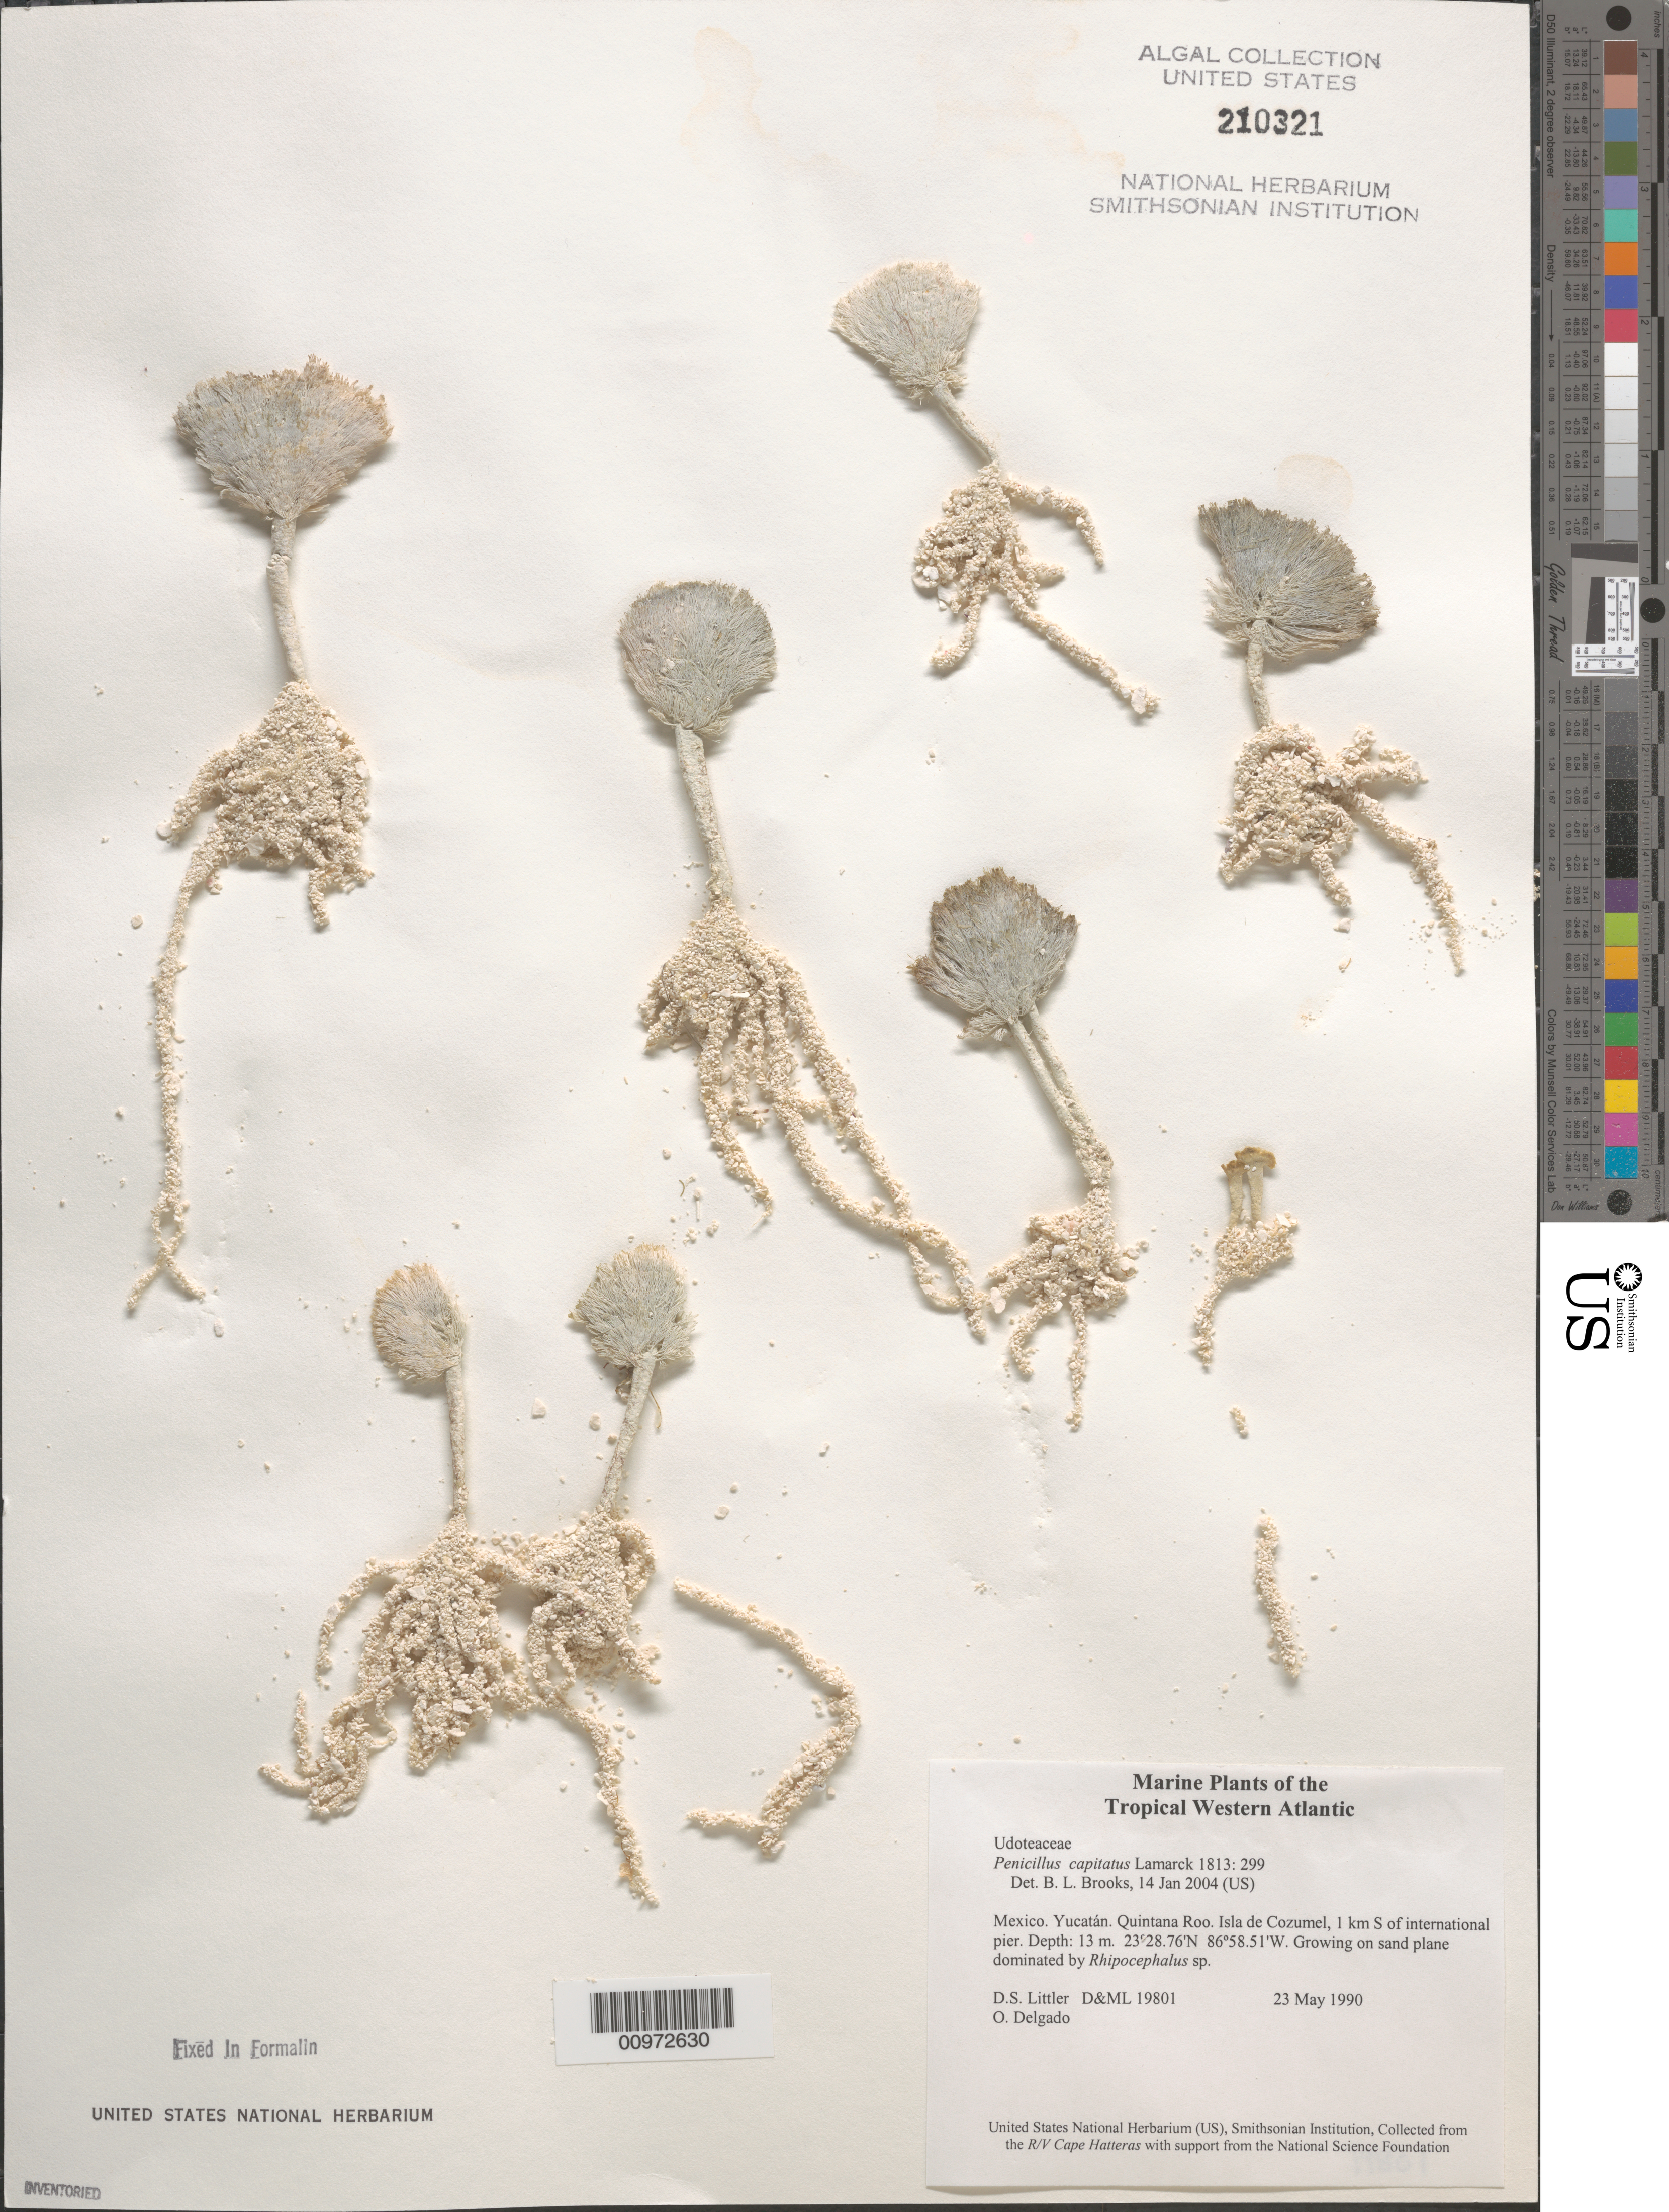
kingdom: Plantae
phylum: Chlorophyta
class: Ulvophyceae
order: Bryopsidales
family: Udoteaceae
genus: Penicillus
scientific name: Penicillus capitatus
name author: Lam.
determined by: Brooks, B. L., (BOT), Smithsonian Institution - National Museum of Natural History (UNITED STATES)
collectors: D. S. Littler & O. Delgado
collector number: D&ML 19801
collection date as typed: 23 May 1990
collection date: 1990-05-23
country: Mexico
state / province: Quintana Roo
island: Isla Cozumel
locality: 1 km south of international pier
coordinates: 23 28.76'N, 86 58.51'W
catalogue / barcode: US 210321